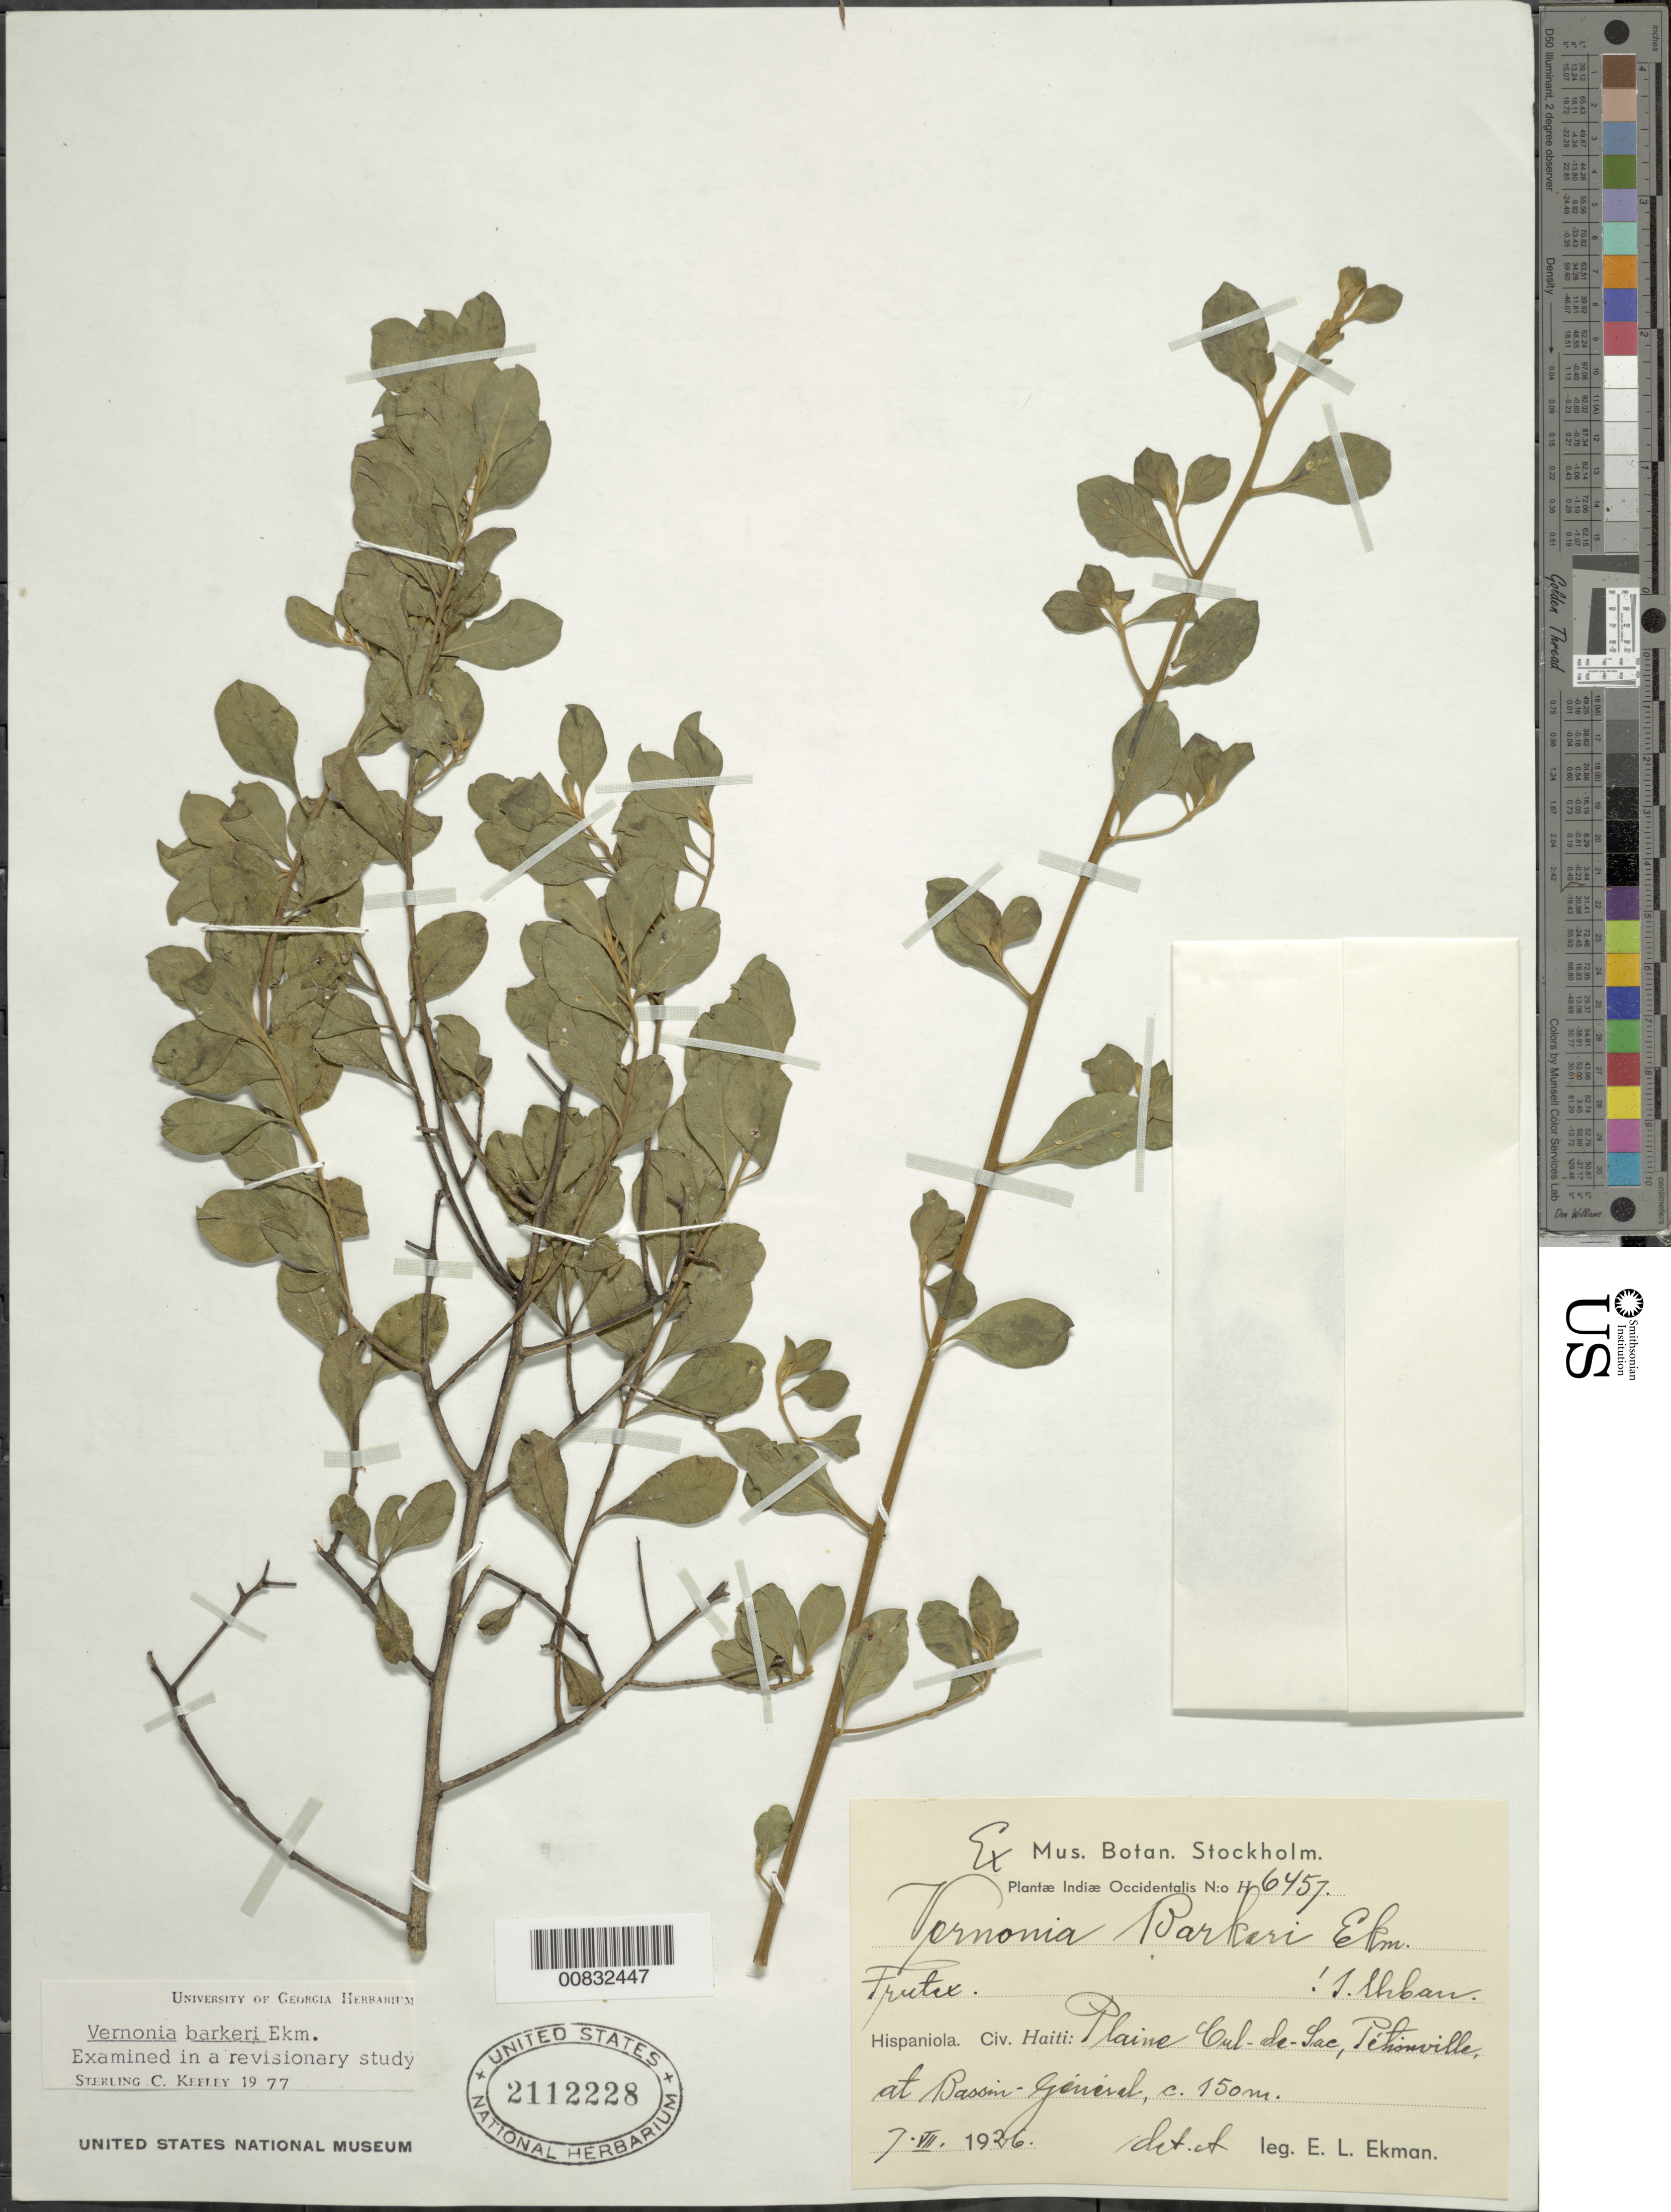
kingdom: Plantae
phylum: Tracheophyta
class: Magnoliopsida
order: Asterales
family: Asteraceae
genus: Vernonia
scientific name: Vernonia fuertesii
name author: (Urb.) H. Rob.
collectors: E. L. Ekman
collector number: H 6457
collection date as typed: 07 Jul 1926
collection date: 1926-07-07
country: Haiti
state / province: Ouest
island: Hispaniola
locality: Plaine Cul-de-Sac, Pétionville, at Bassin-Général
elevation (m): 150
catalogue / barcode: US 2112228